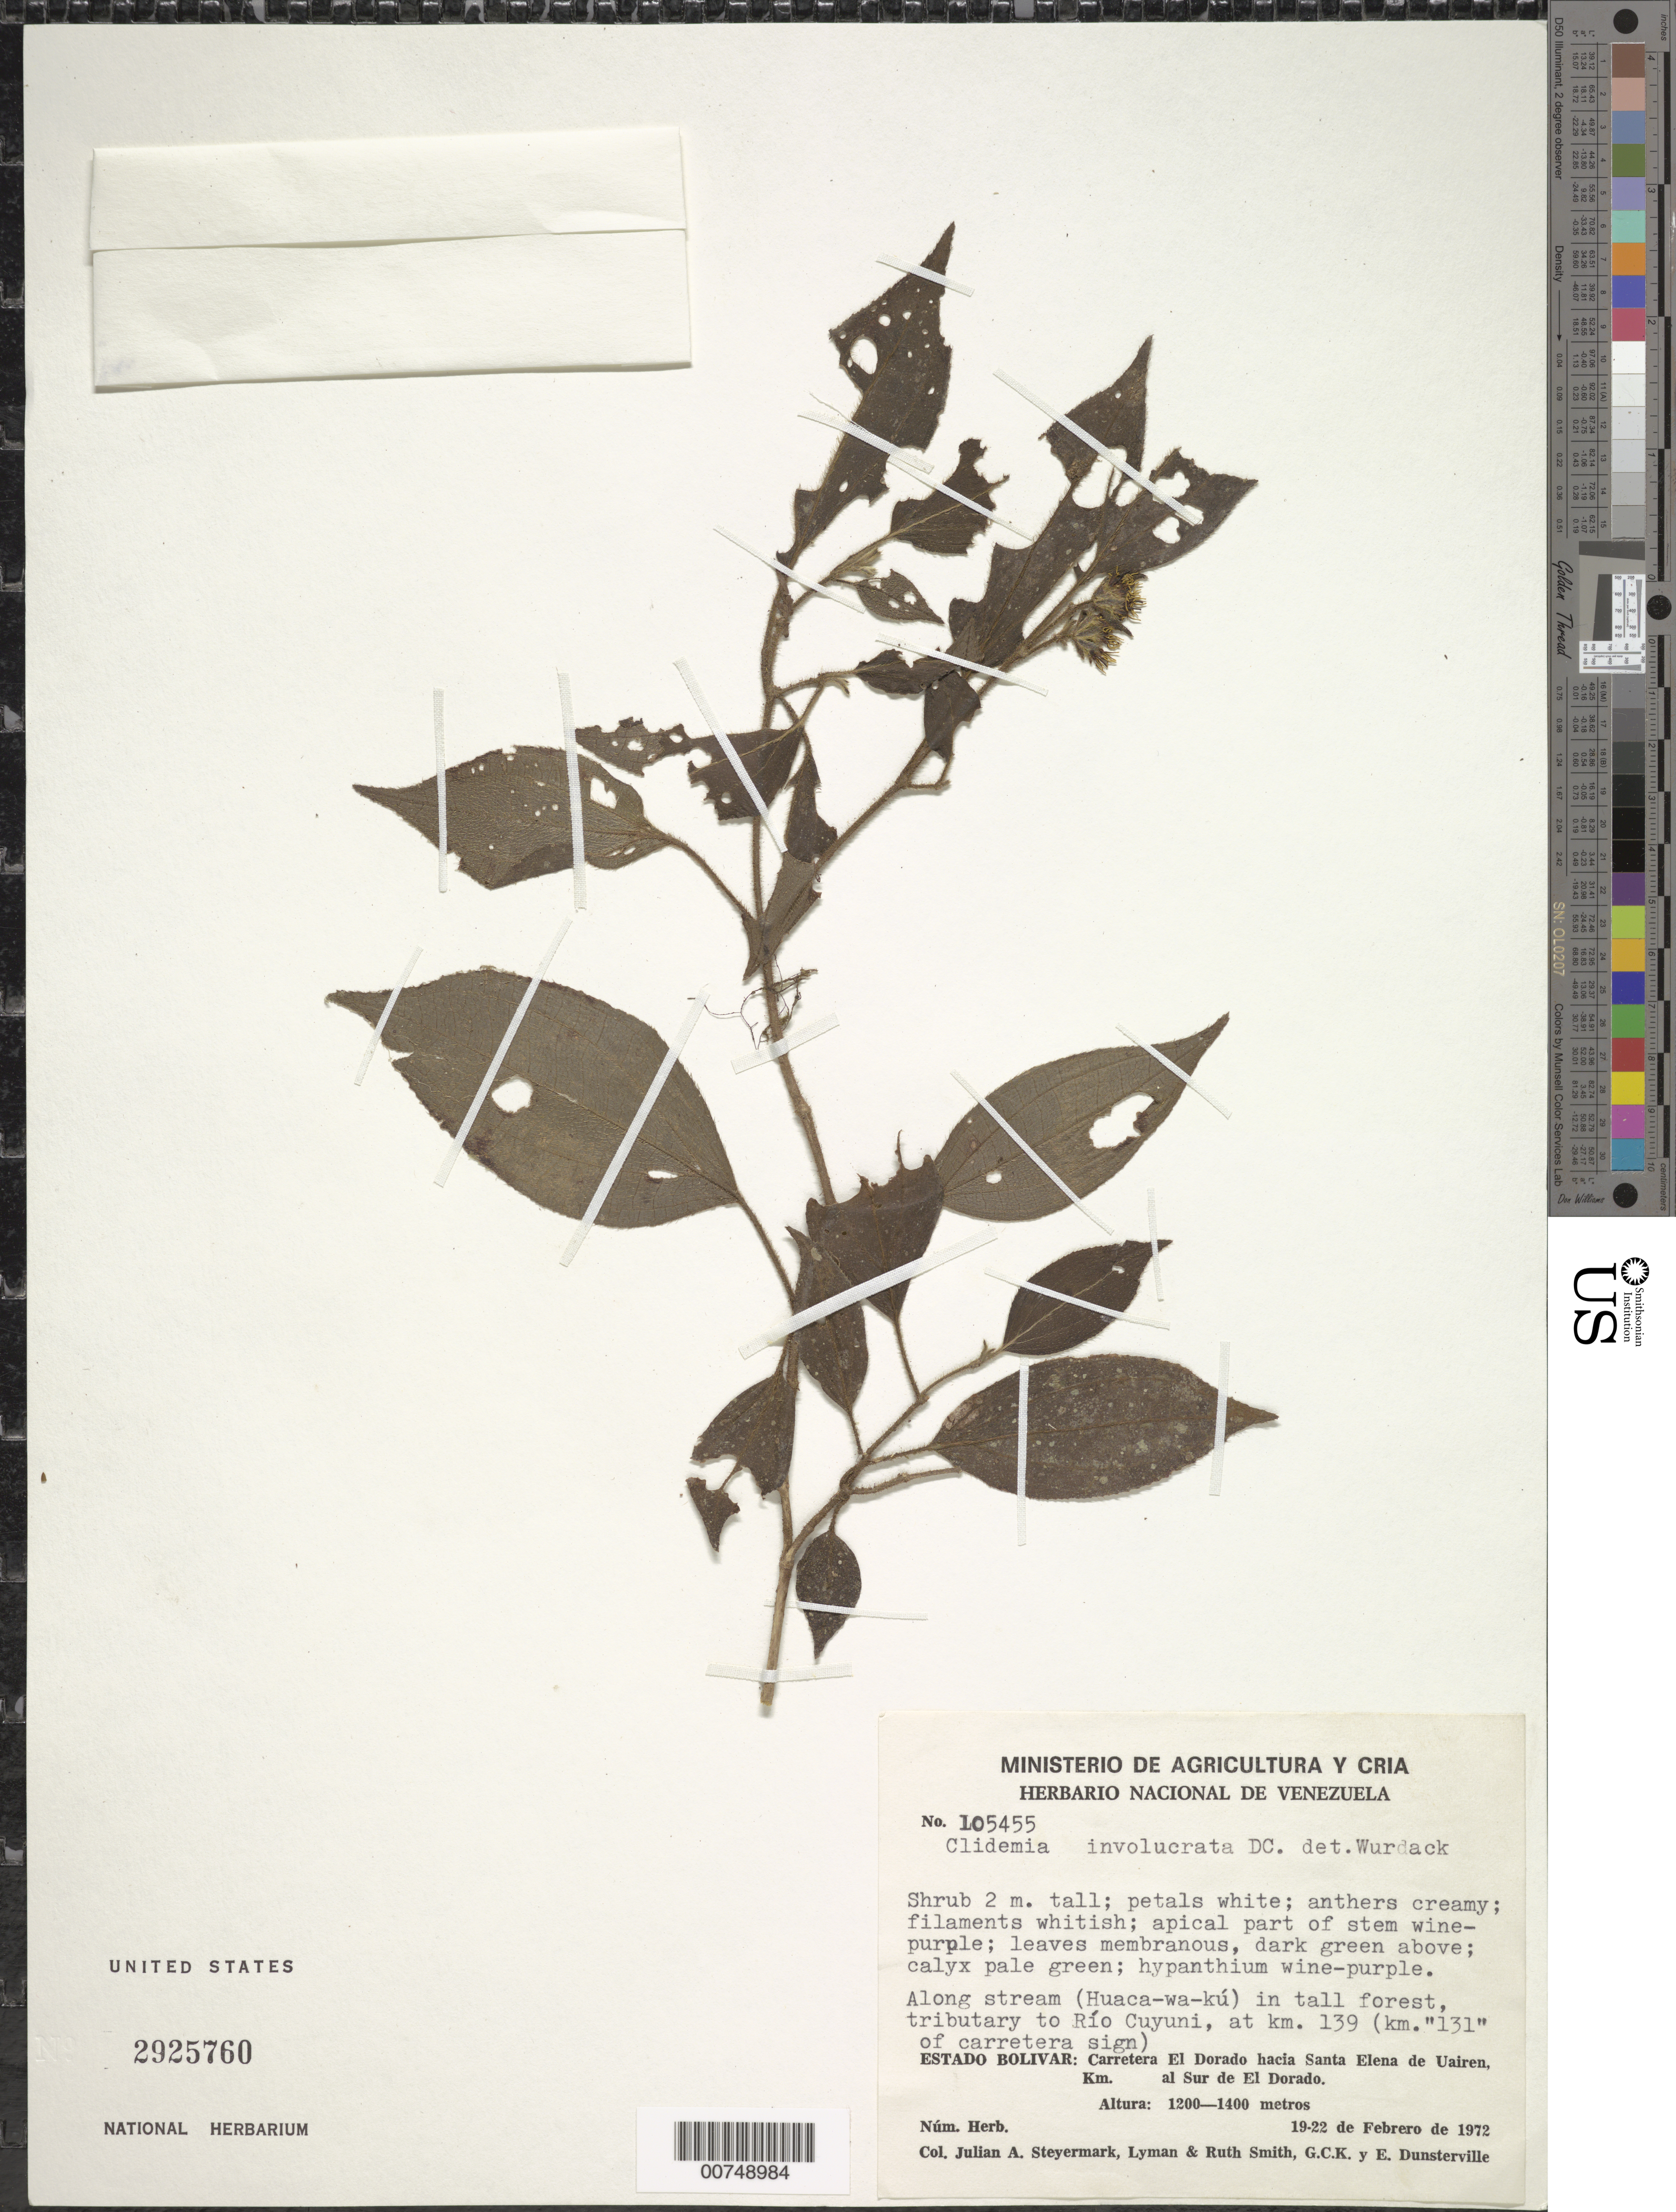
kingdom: Plantae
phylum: Tracheophyta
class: Magnoliopsida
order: Myrtales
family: Melastomataceae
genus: Clidemia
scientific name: Clidemia involucrata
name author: DC.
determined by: Wurdack, John J., (US), US (UNITED STATES)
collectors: J. Steyermark, L. Smith, R. Smith, G. C. K. Dunsterville & E. Dunsterville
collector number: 105455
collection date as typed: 19-Feb-72 to 22-Feb-72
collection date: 1972-02-19/1972-02-22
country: Venezuela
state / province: Bolívar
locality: Carretera El Dorado hacia Santa Elena de Uairen, km 139 al Sur de El Dorado (km "131" of carretera sign); along stream Huaca-wa-kú, trib. of Río Cuyuni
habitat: Along stream in tall forest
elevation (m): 1200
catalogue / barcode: US 2925760